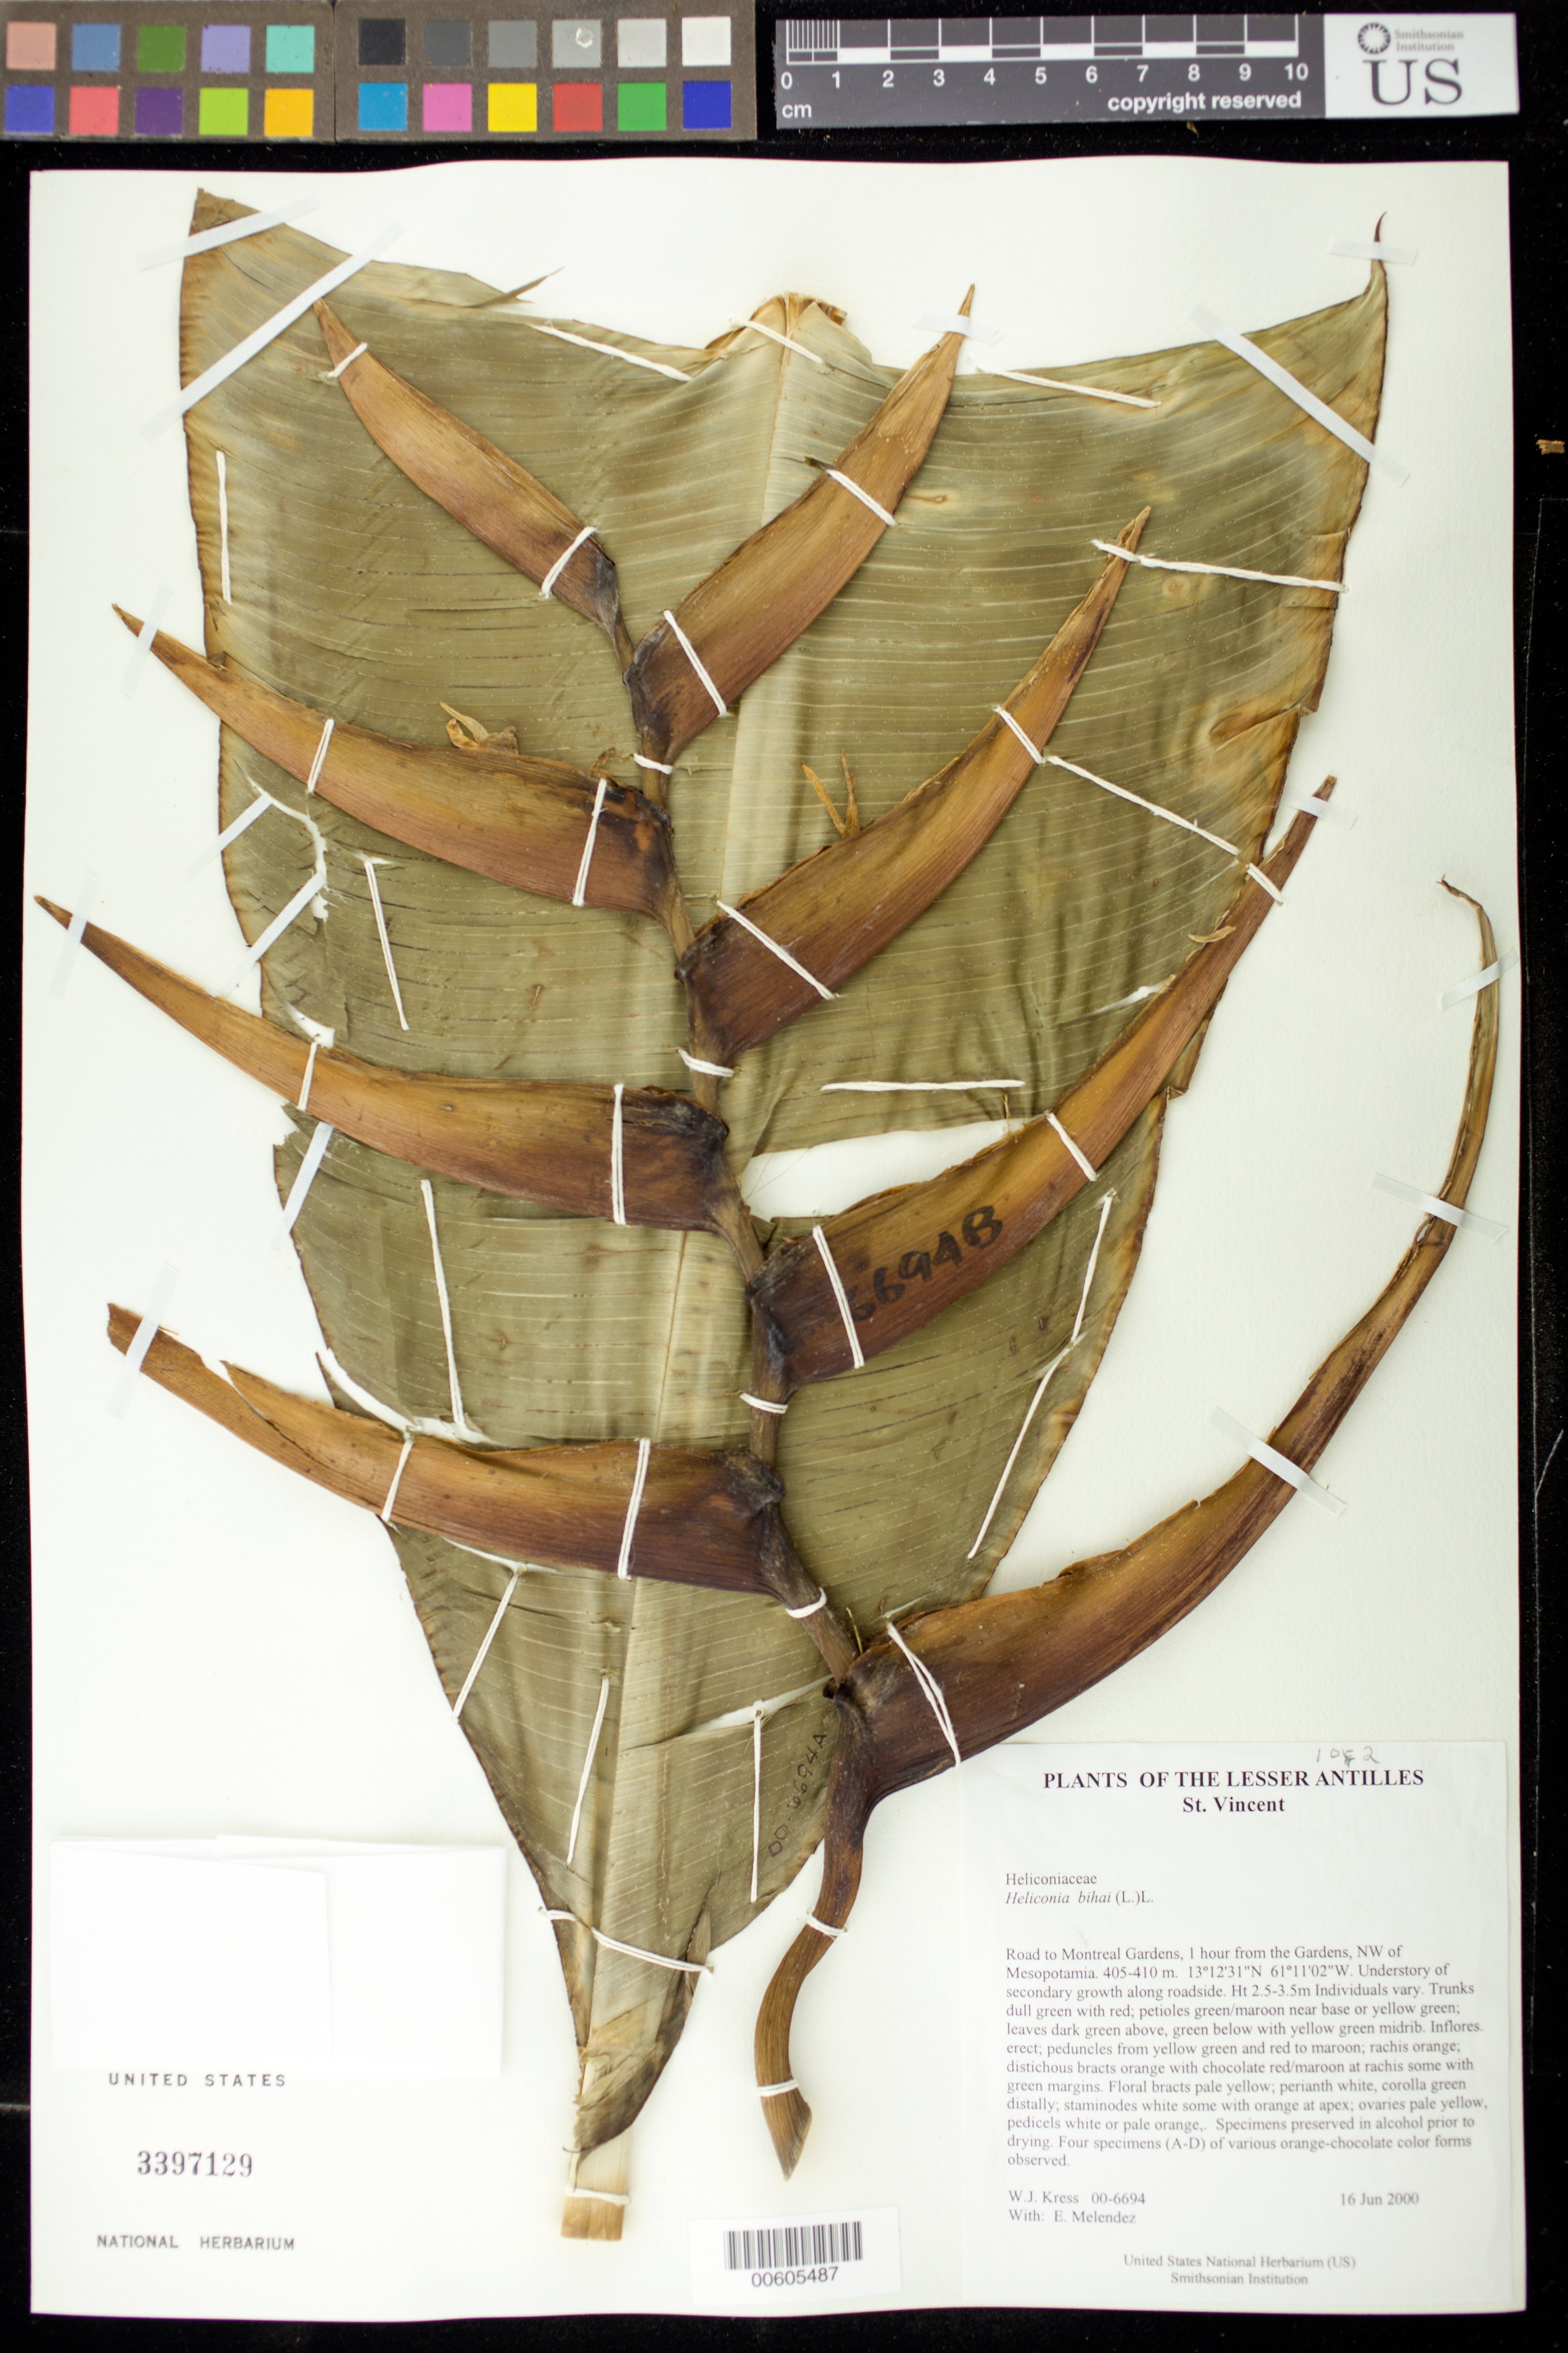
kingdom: Plantae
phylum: Tracheophyta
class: Liliopsida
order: Zingiberales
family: Heliconiaceae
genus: Heliconia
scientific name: Heliconia bihai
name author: (L.) L.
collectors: W. J. Kress & E. Meléndez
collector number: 00-6694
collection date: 2000-06-16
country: St. Vincent - Grenadines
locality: Road to Montreal Gardens, 1 hour from the Gardens, NW of Mesopotamia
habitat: Understory of secondary growth along roadside.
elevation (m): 405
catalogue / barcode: US 3397129